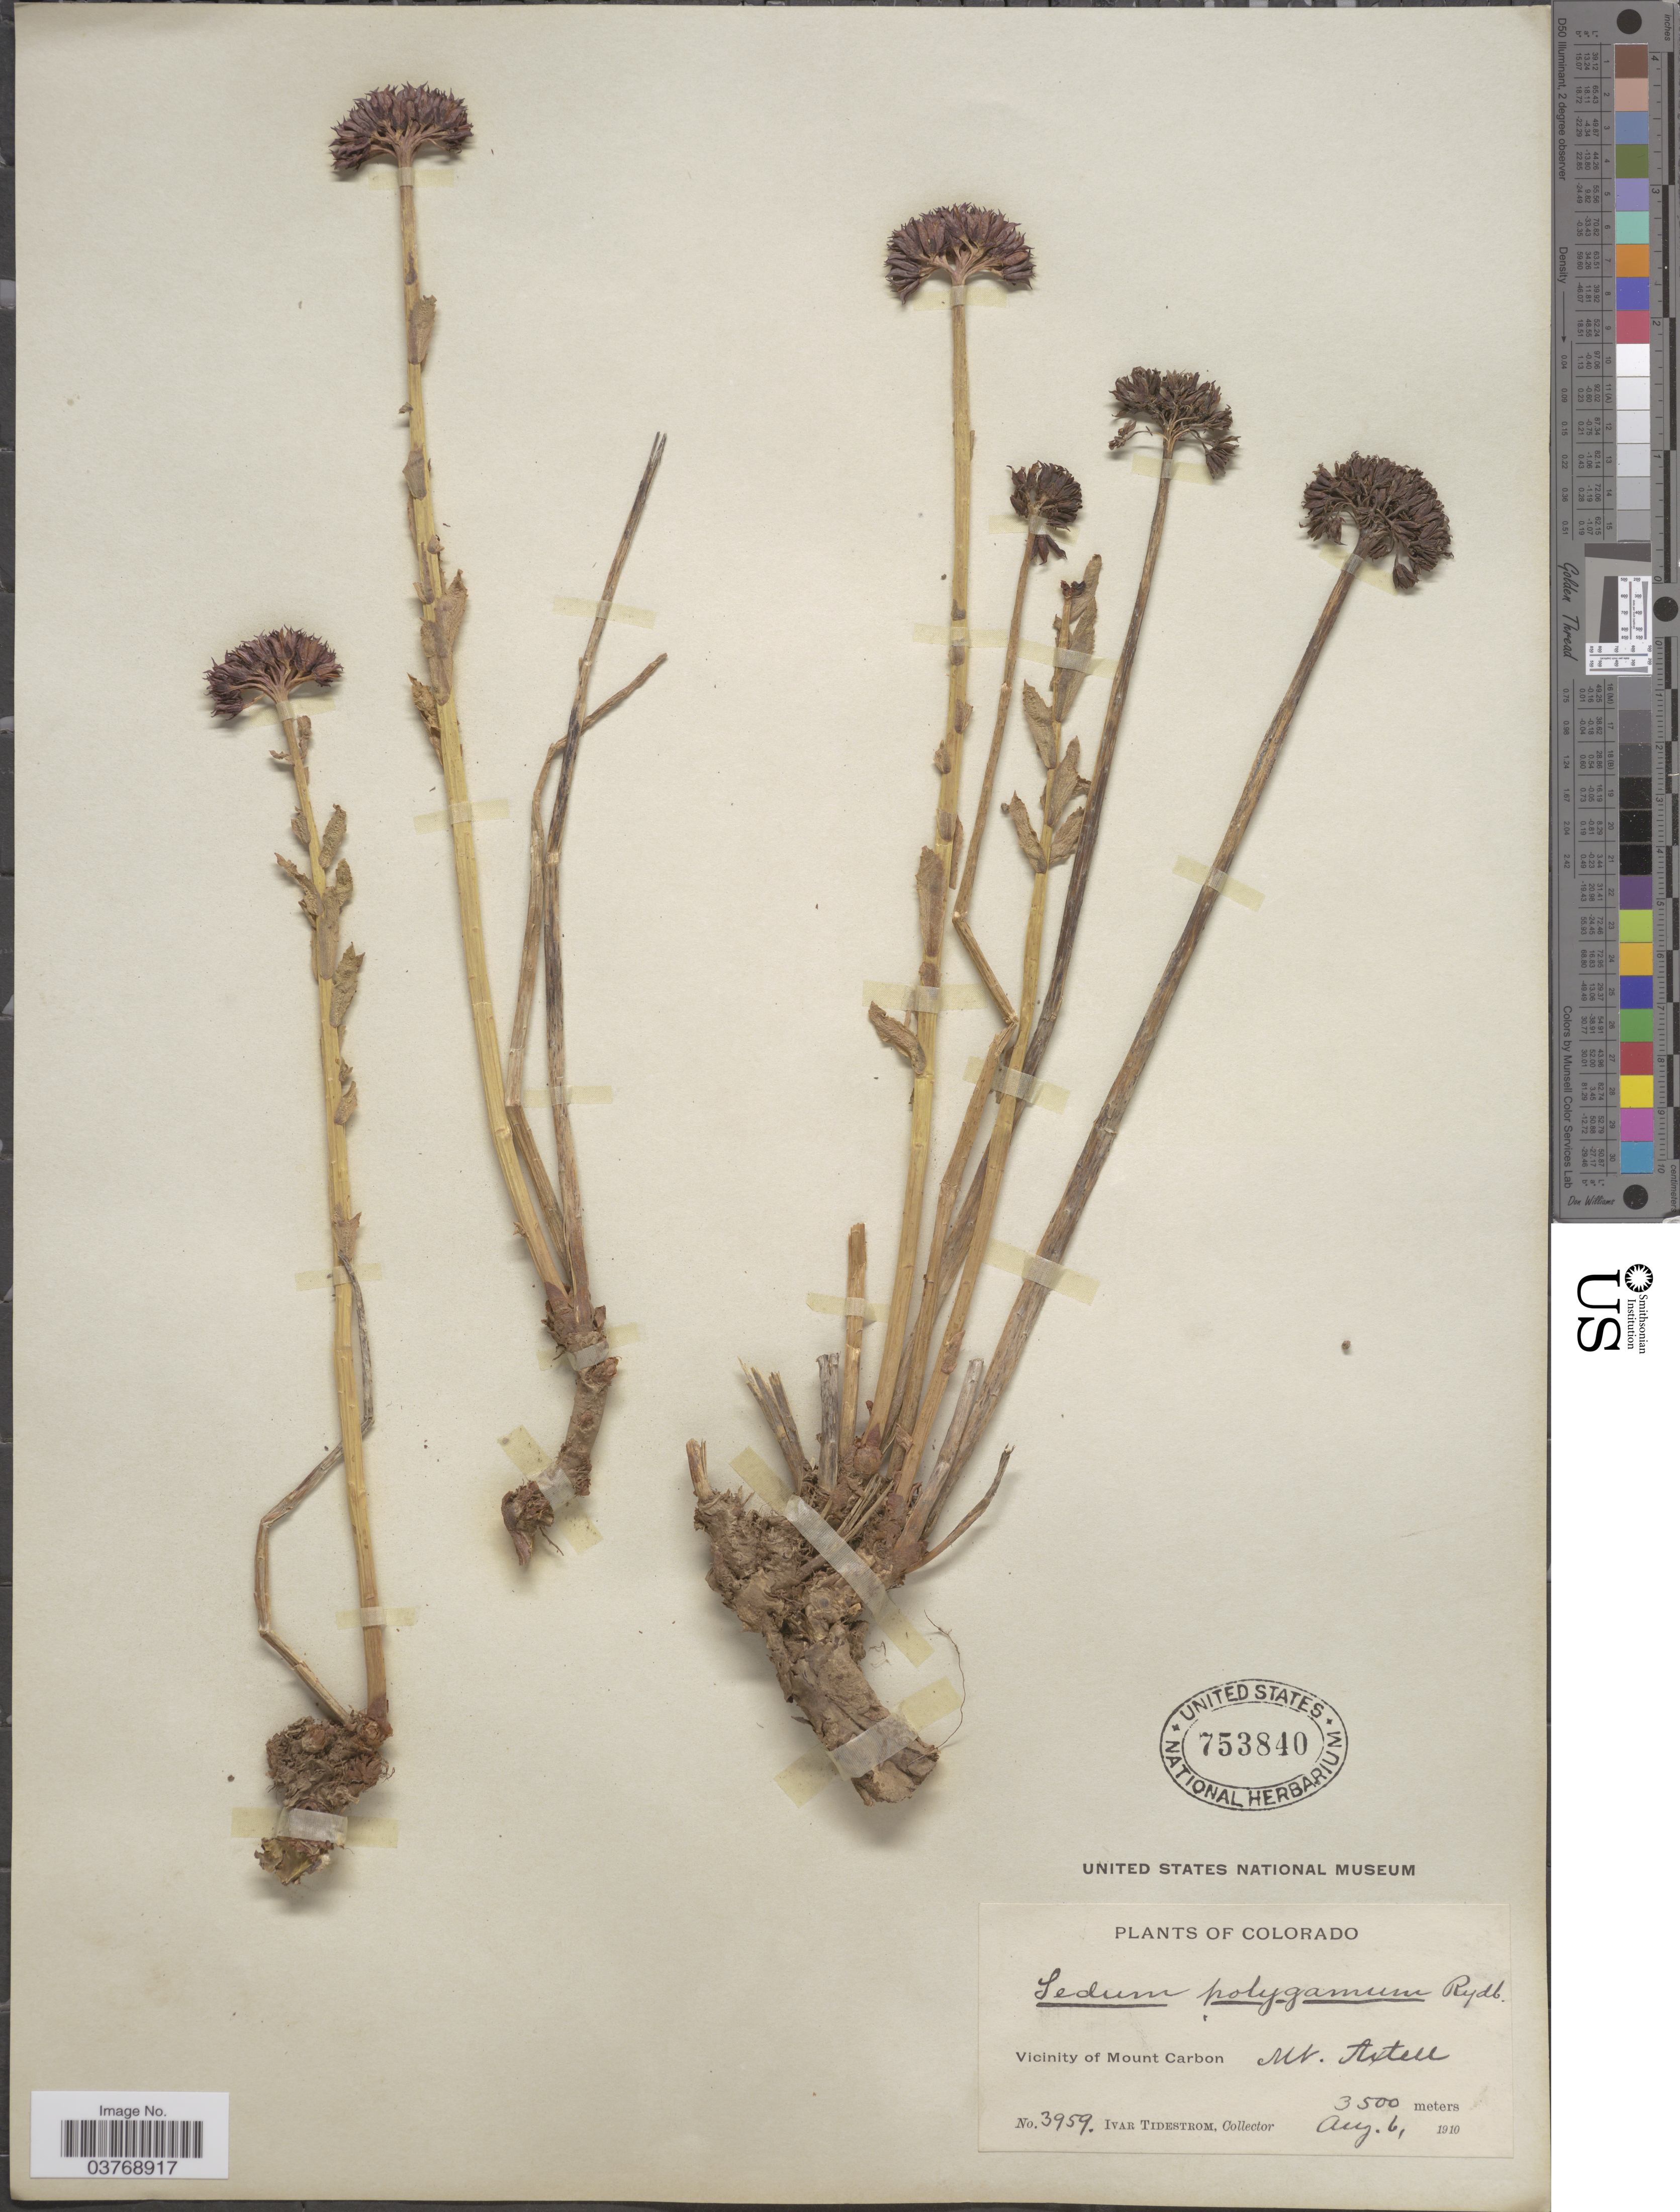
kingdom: Plantae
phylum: Tracheophyta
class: Magnoliopsida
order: Saxifragales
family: Crassulaceae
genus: Rhodiola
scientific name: Rhodiola integrifolia subsp. integrifolia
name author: Raf.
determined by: Strong, Mark T., (BOT), Smithsonian Institution - National Museum of Natural History (UNITED STATES)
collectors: I. F. Tidestrom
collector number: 3959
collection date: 1910-08-06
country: United States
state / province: Colorado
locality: Vicinity of Mount Carbon. Mt. Axtell.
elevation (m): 3500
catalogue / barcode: US 753840